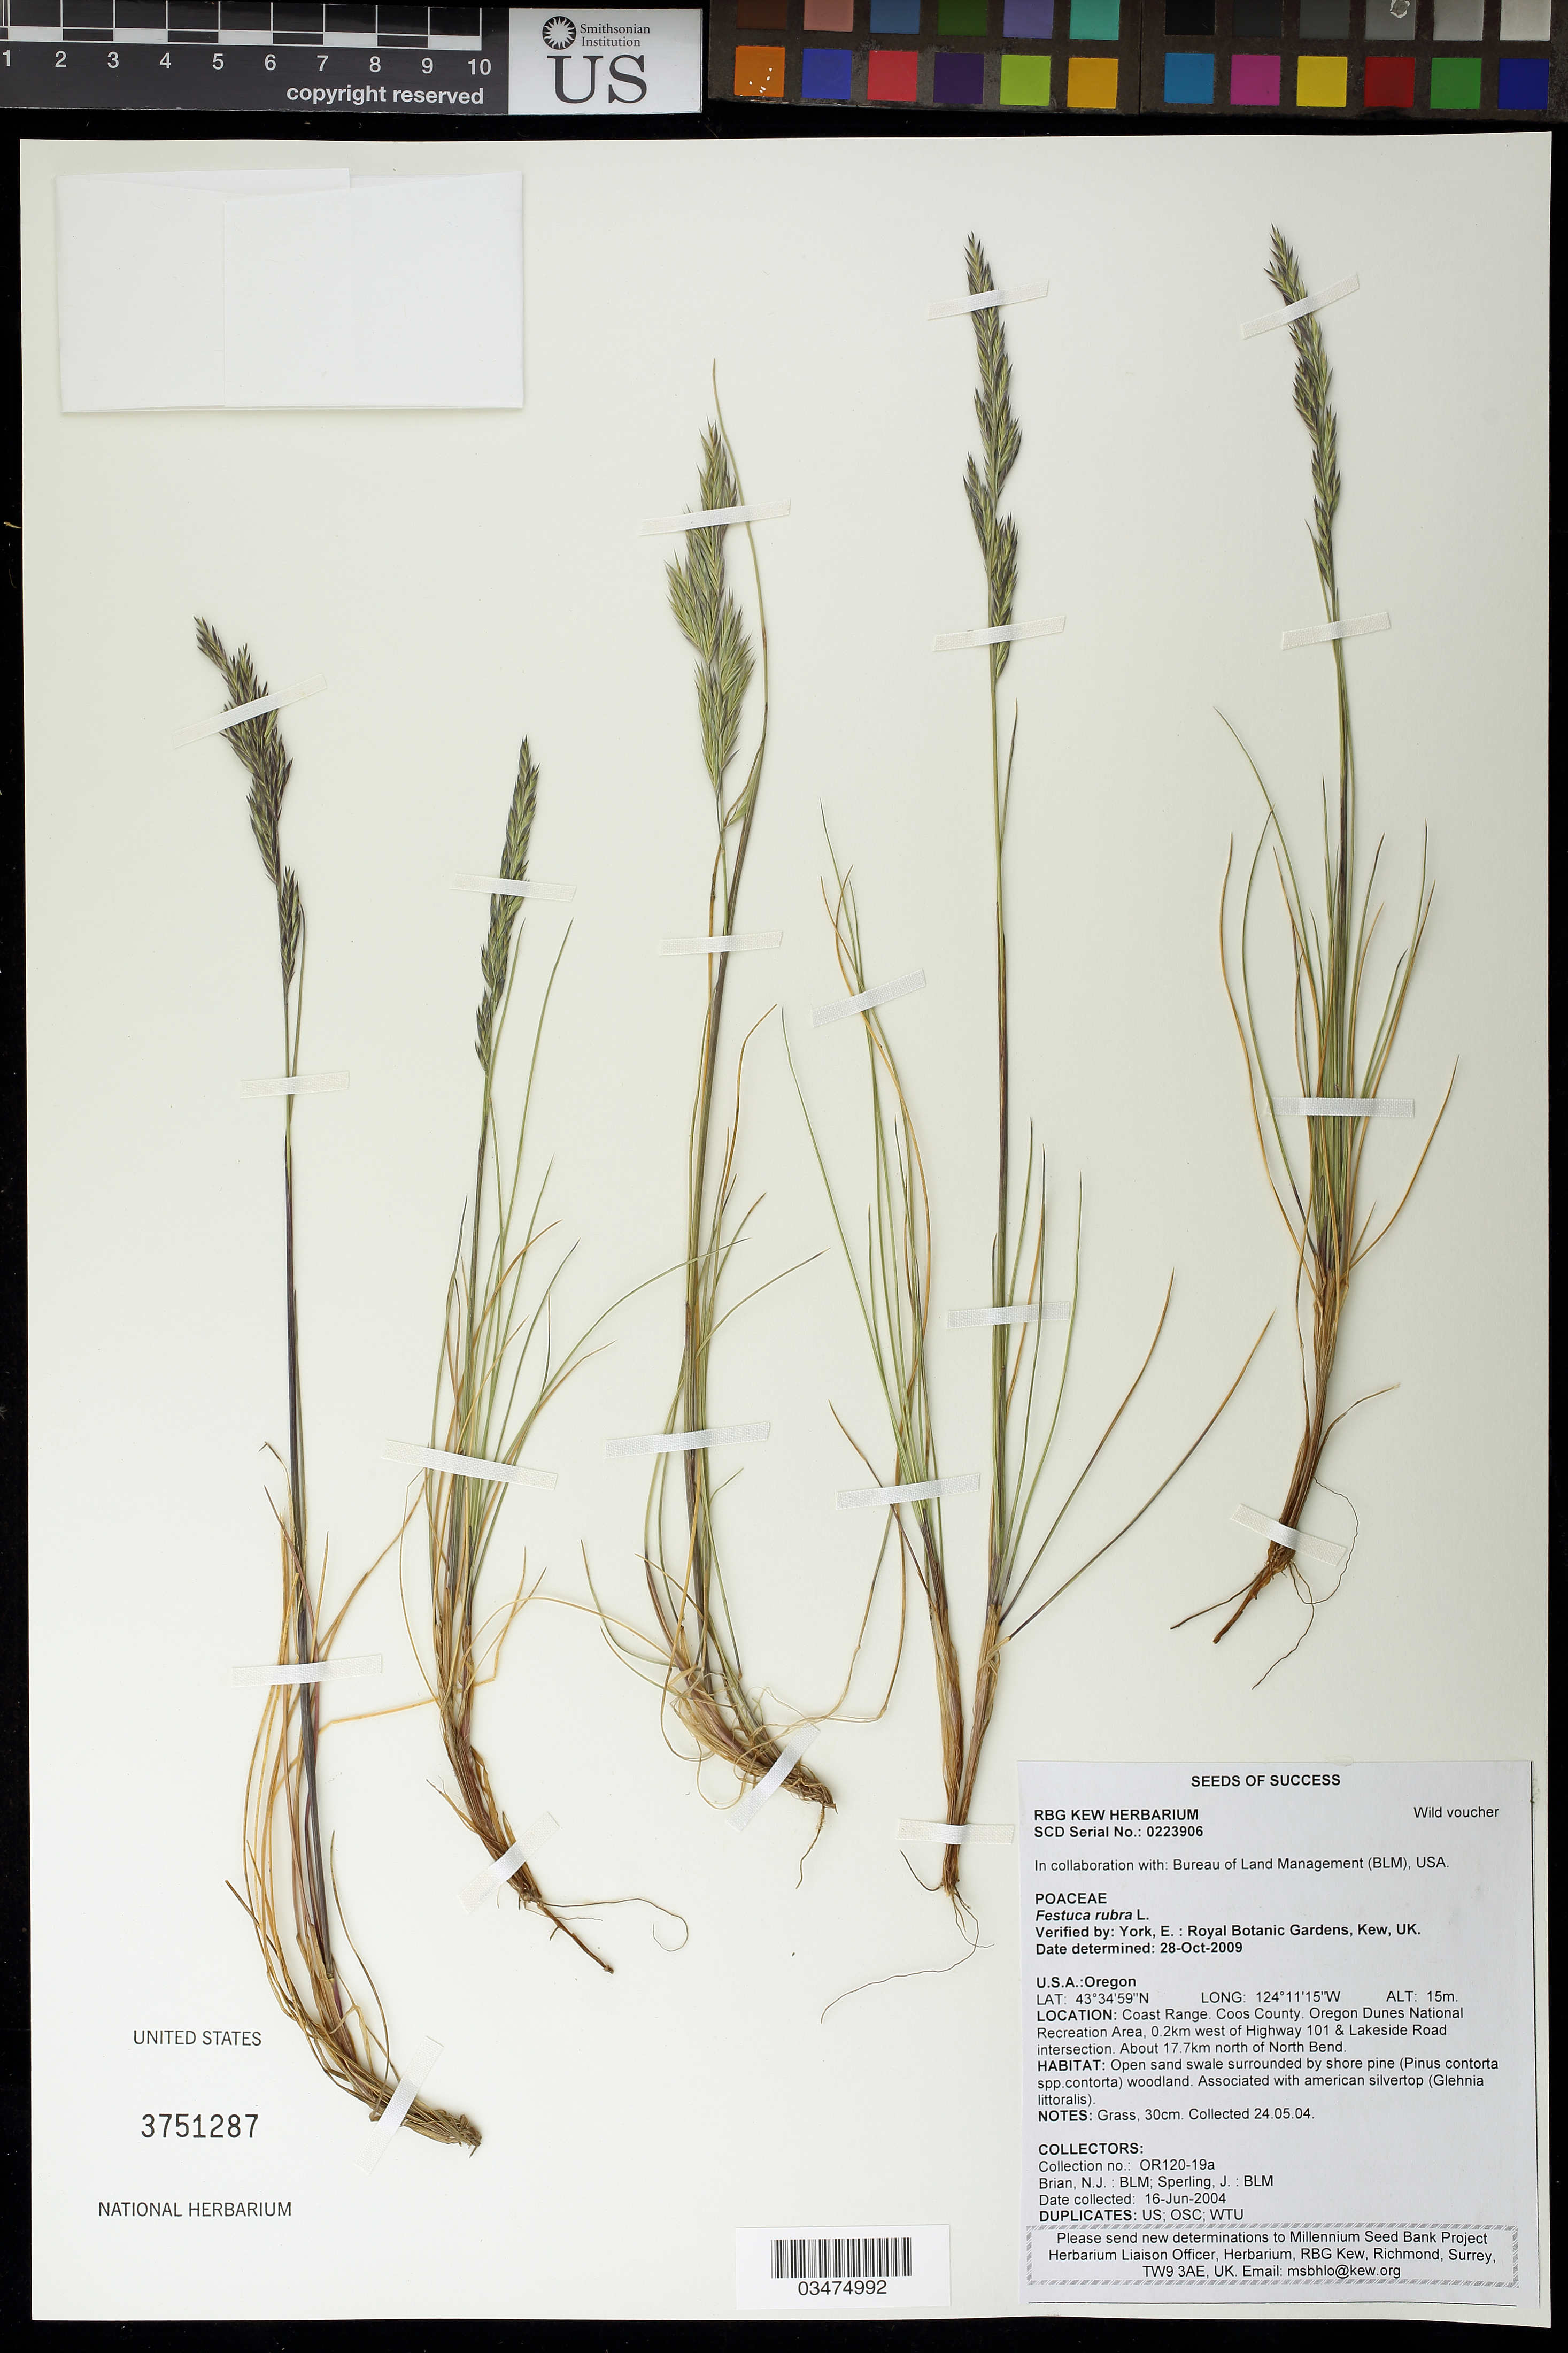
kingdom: Plantae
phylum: Tracheophyta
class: Liliopsida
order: Poales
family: Poaceae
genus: Festuca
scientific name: Festuca rubra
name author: L.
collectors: N. Brian & J. Sperling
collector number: OR120-19a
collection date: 2004-06-16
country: United States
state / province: Oregon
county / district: Coos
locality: Coast Range. Oregon Dunes National Recreation Area, 0.2 km W of Hwy 101 and Lakeside Rd intersection, 17.7 N of North Bend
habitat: Open sand swale surrounded by shore pine woodland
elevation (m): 15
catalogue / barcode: US 3751287